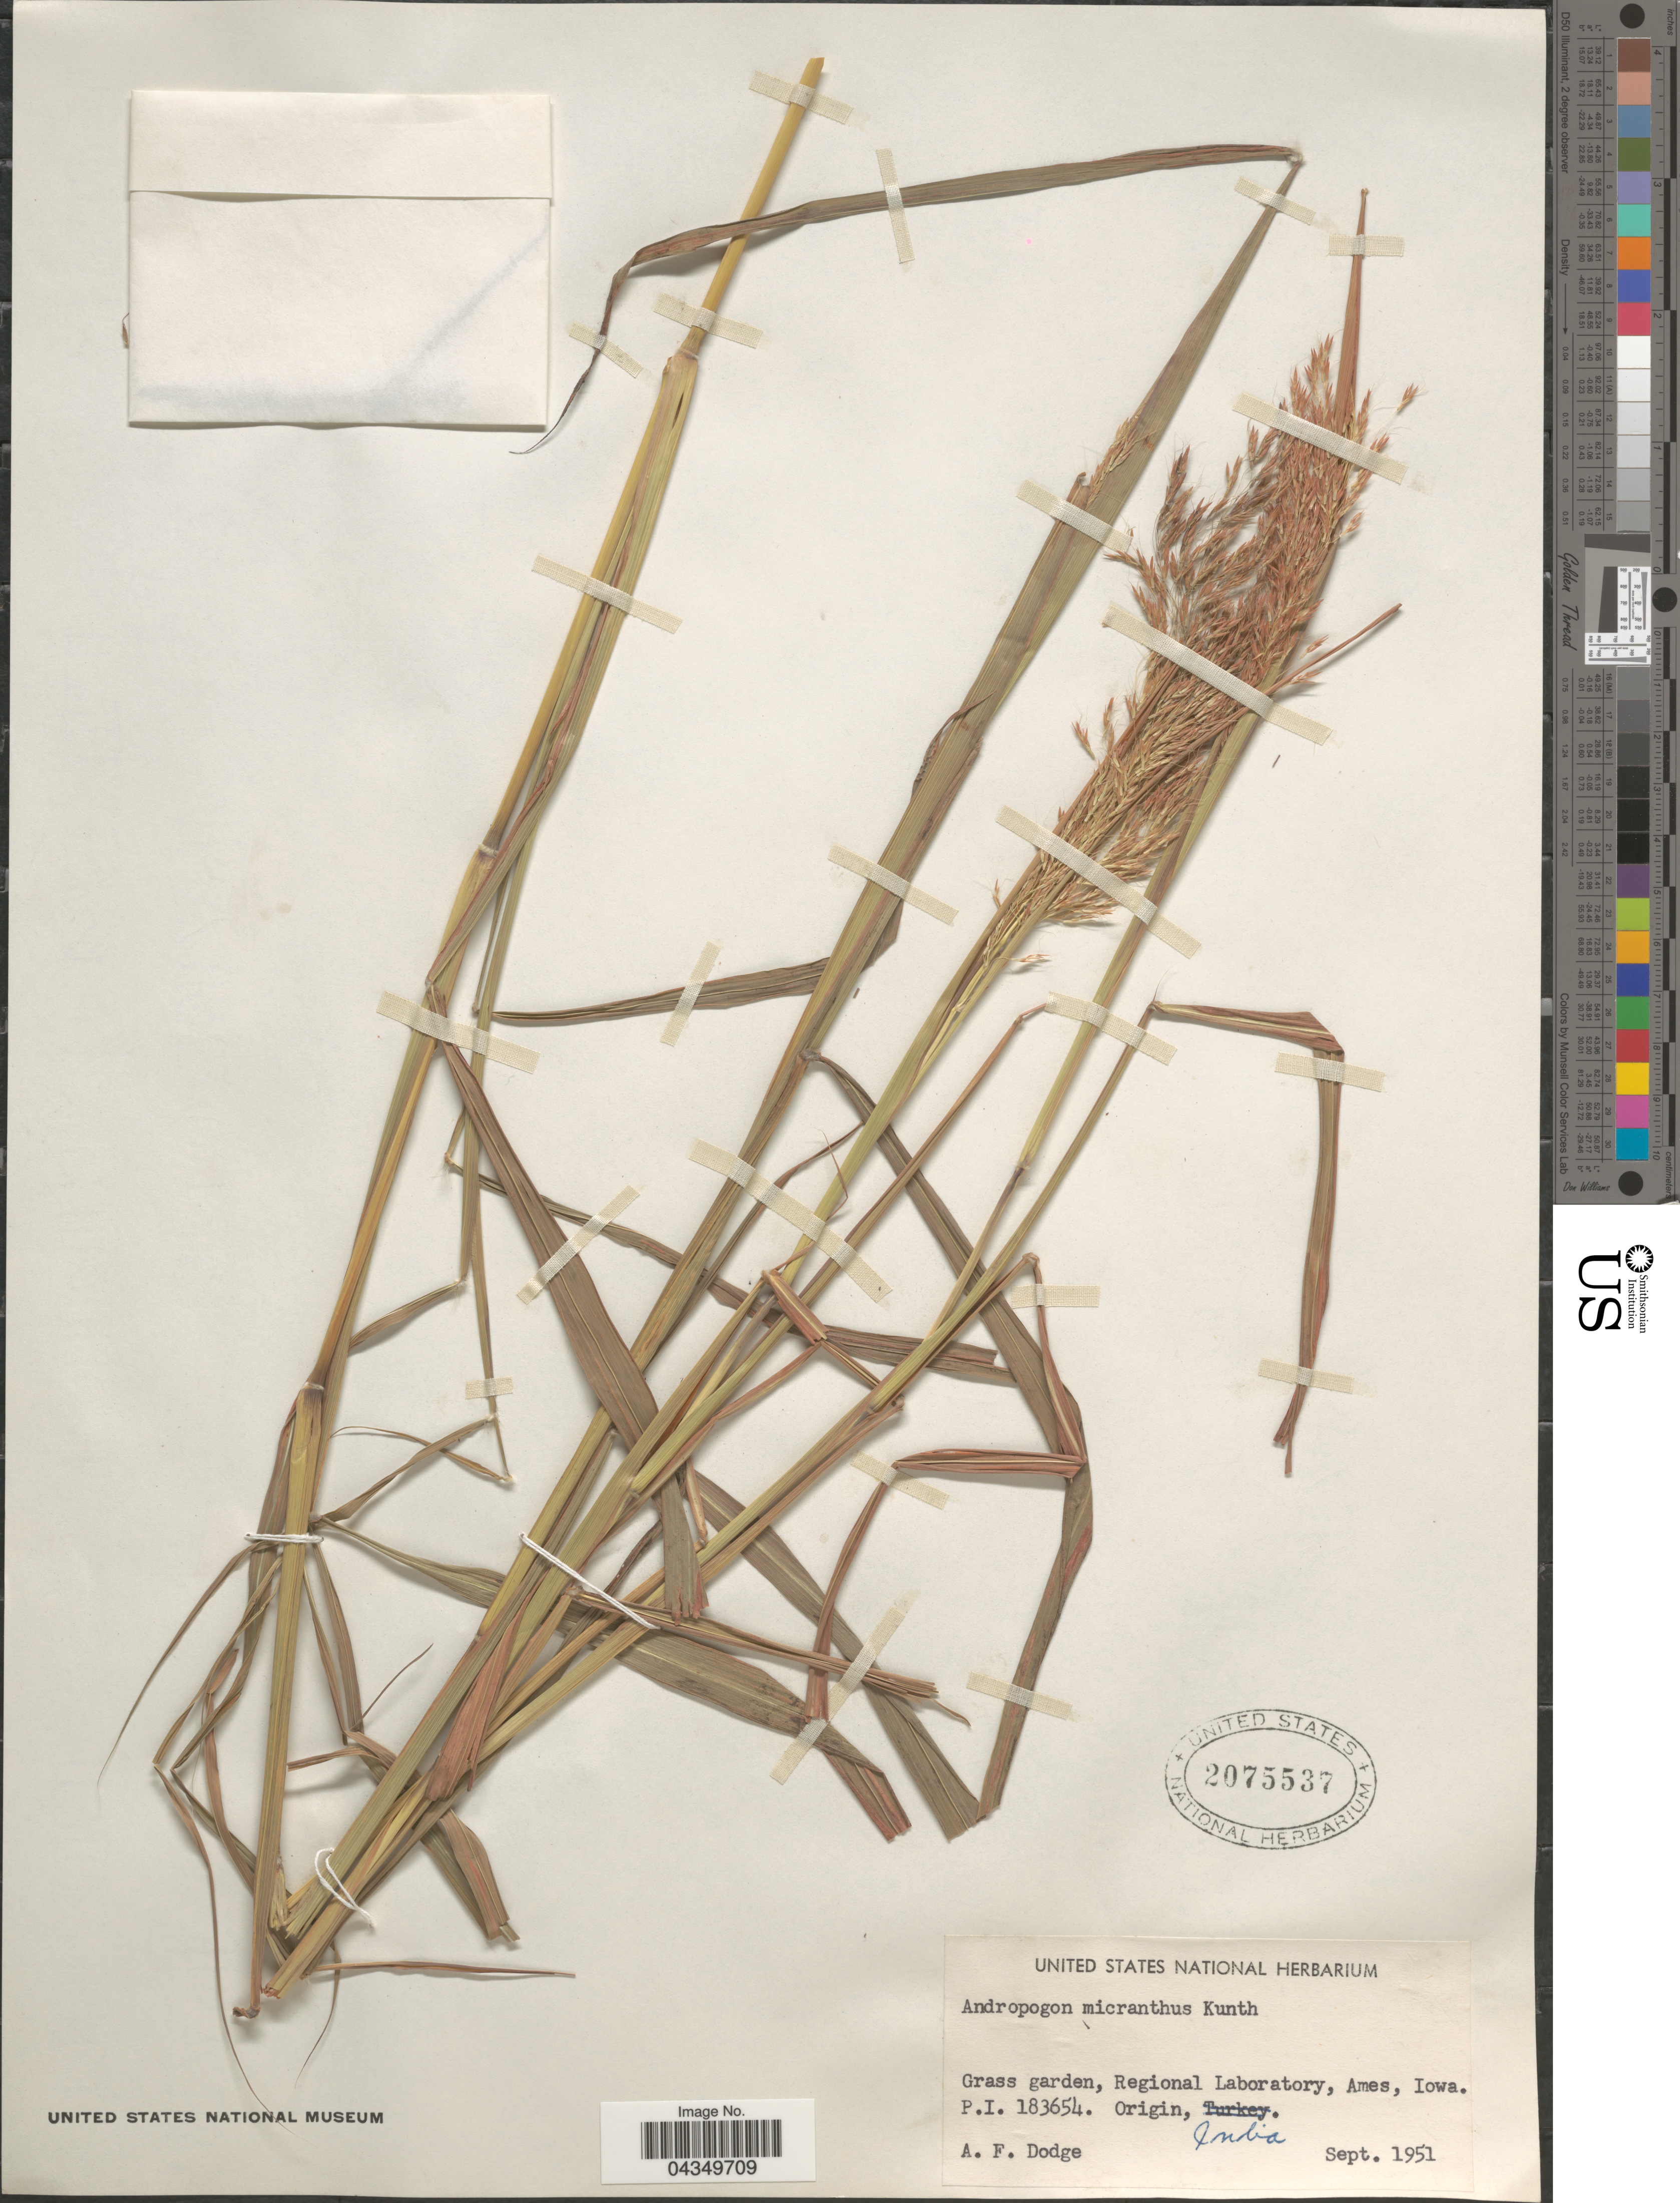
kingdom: Plantae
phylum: Tracheophyta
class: Liliopsida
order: Poales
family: Poaceae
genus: Capillipedium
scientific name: Capillipedium parviflorum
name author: (R. Br.) Stapf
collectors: A. Dodge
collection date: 1951-09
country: United States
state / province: Iowa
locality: Grass garden, Regional Laboratory, Ames.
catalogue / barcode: US 2075537